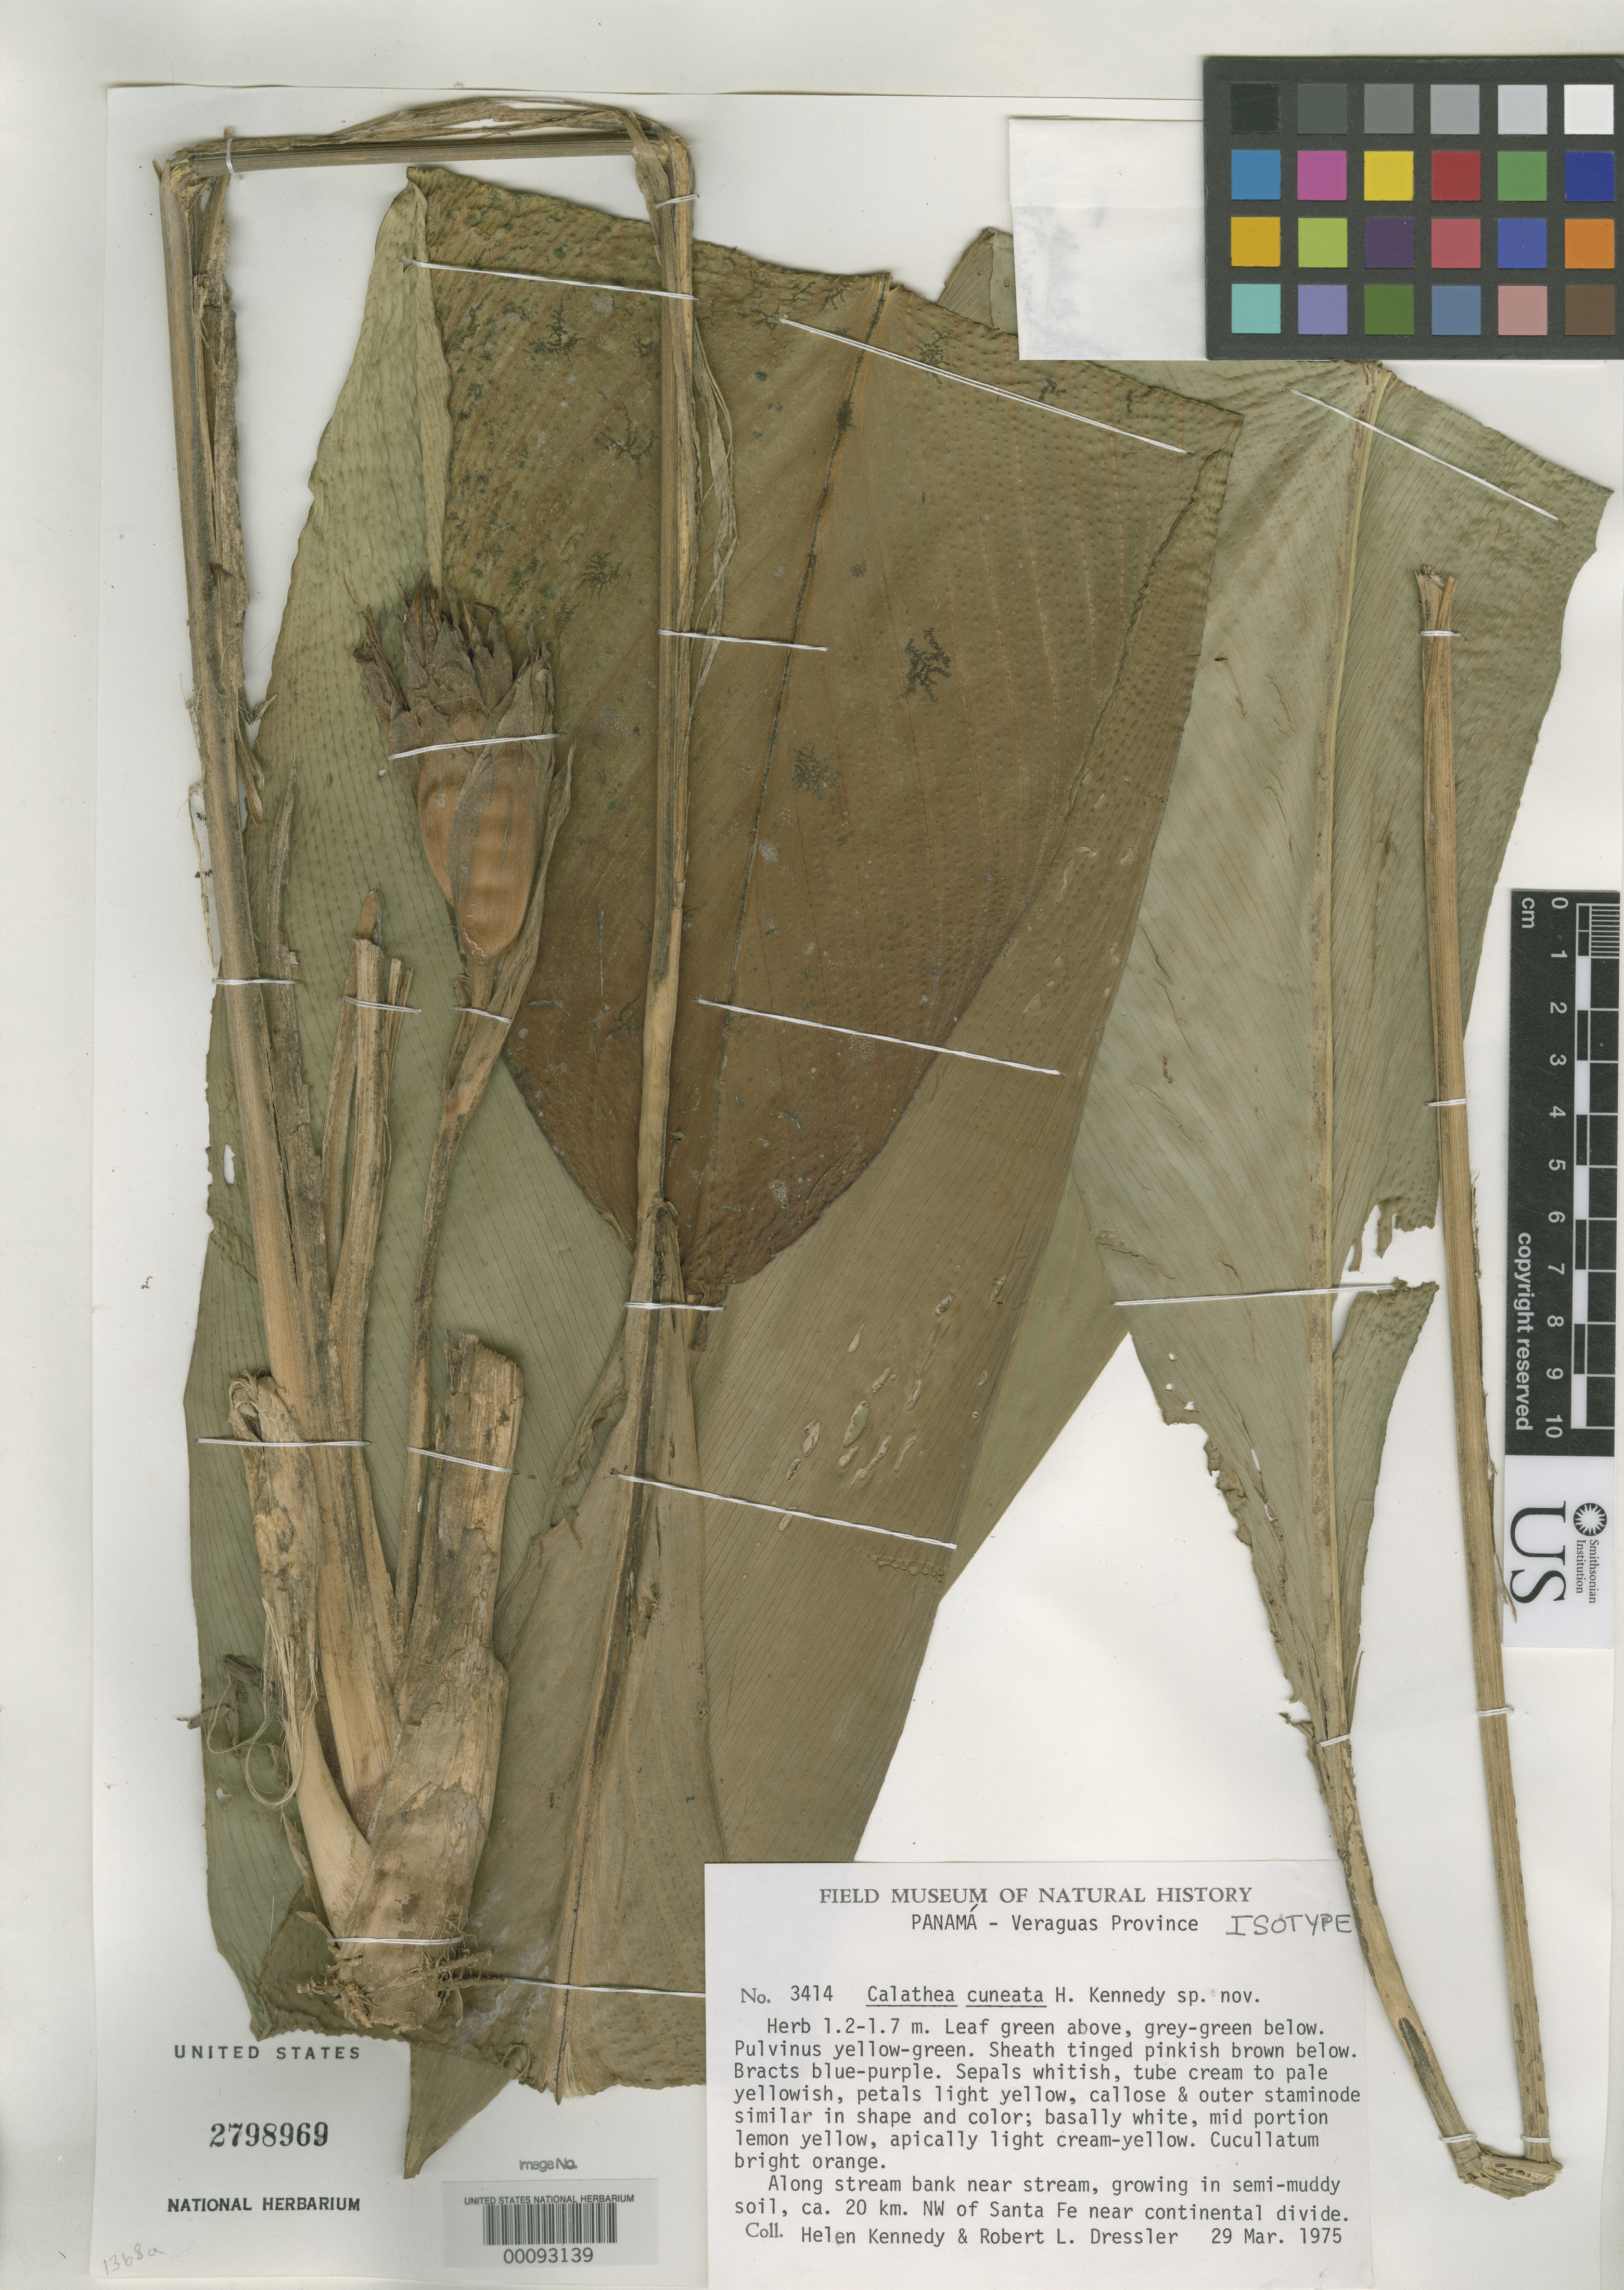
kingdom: Plantae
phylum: Tracheophyta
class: Liliopsida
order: Zingiberales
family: Marantaceae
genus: Calathea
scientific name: Calathea cuneata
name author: H. Kenn.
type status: Isotype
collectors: H. Kennedy & R. Dressler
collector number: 3414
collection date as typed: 29 Mar 1975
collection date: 1975-03-29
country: Panama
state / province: Veraguas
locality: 20 km. NW of Santa Fe.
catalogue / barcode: US 2798969